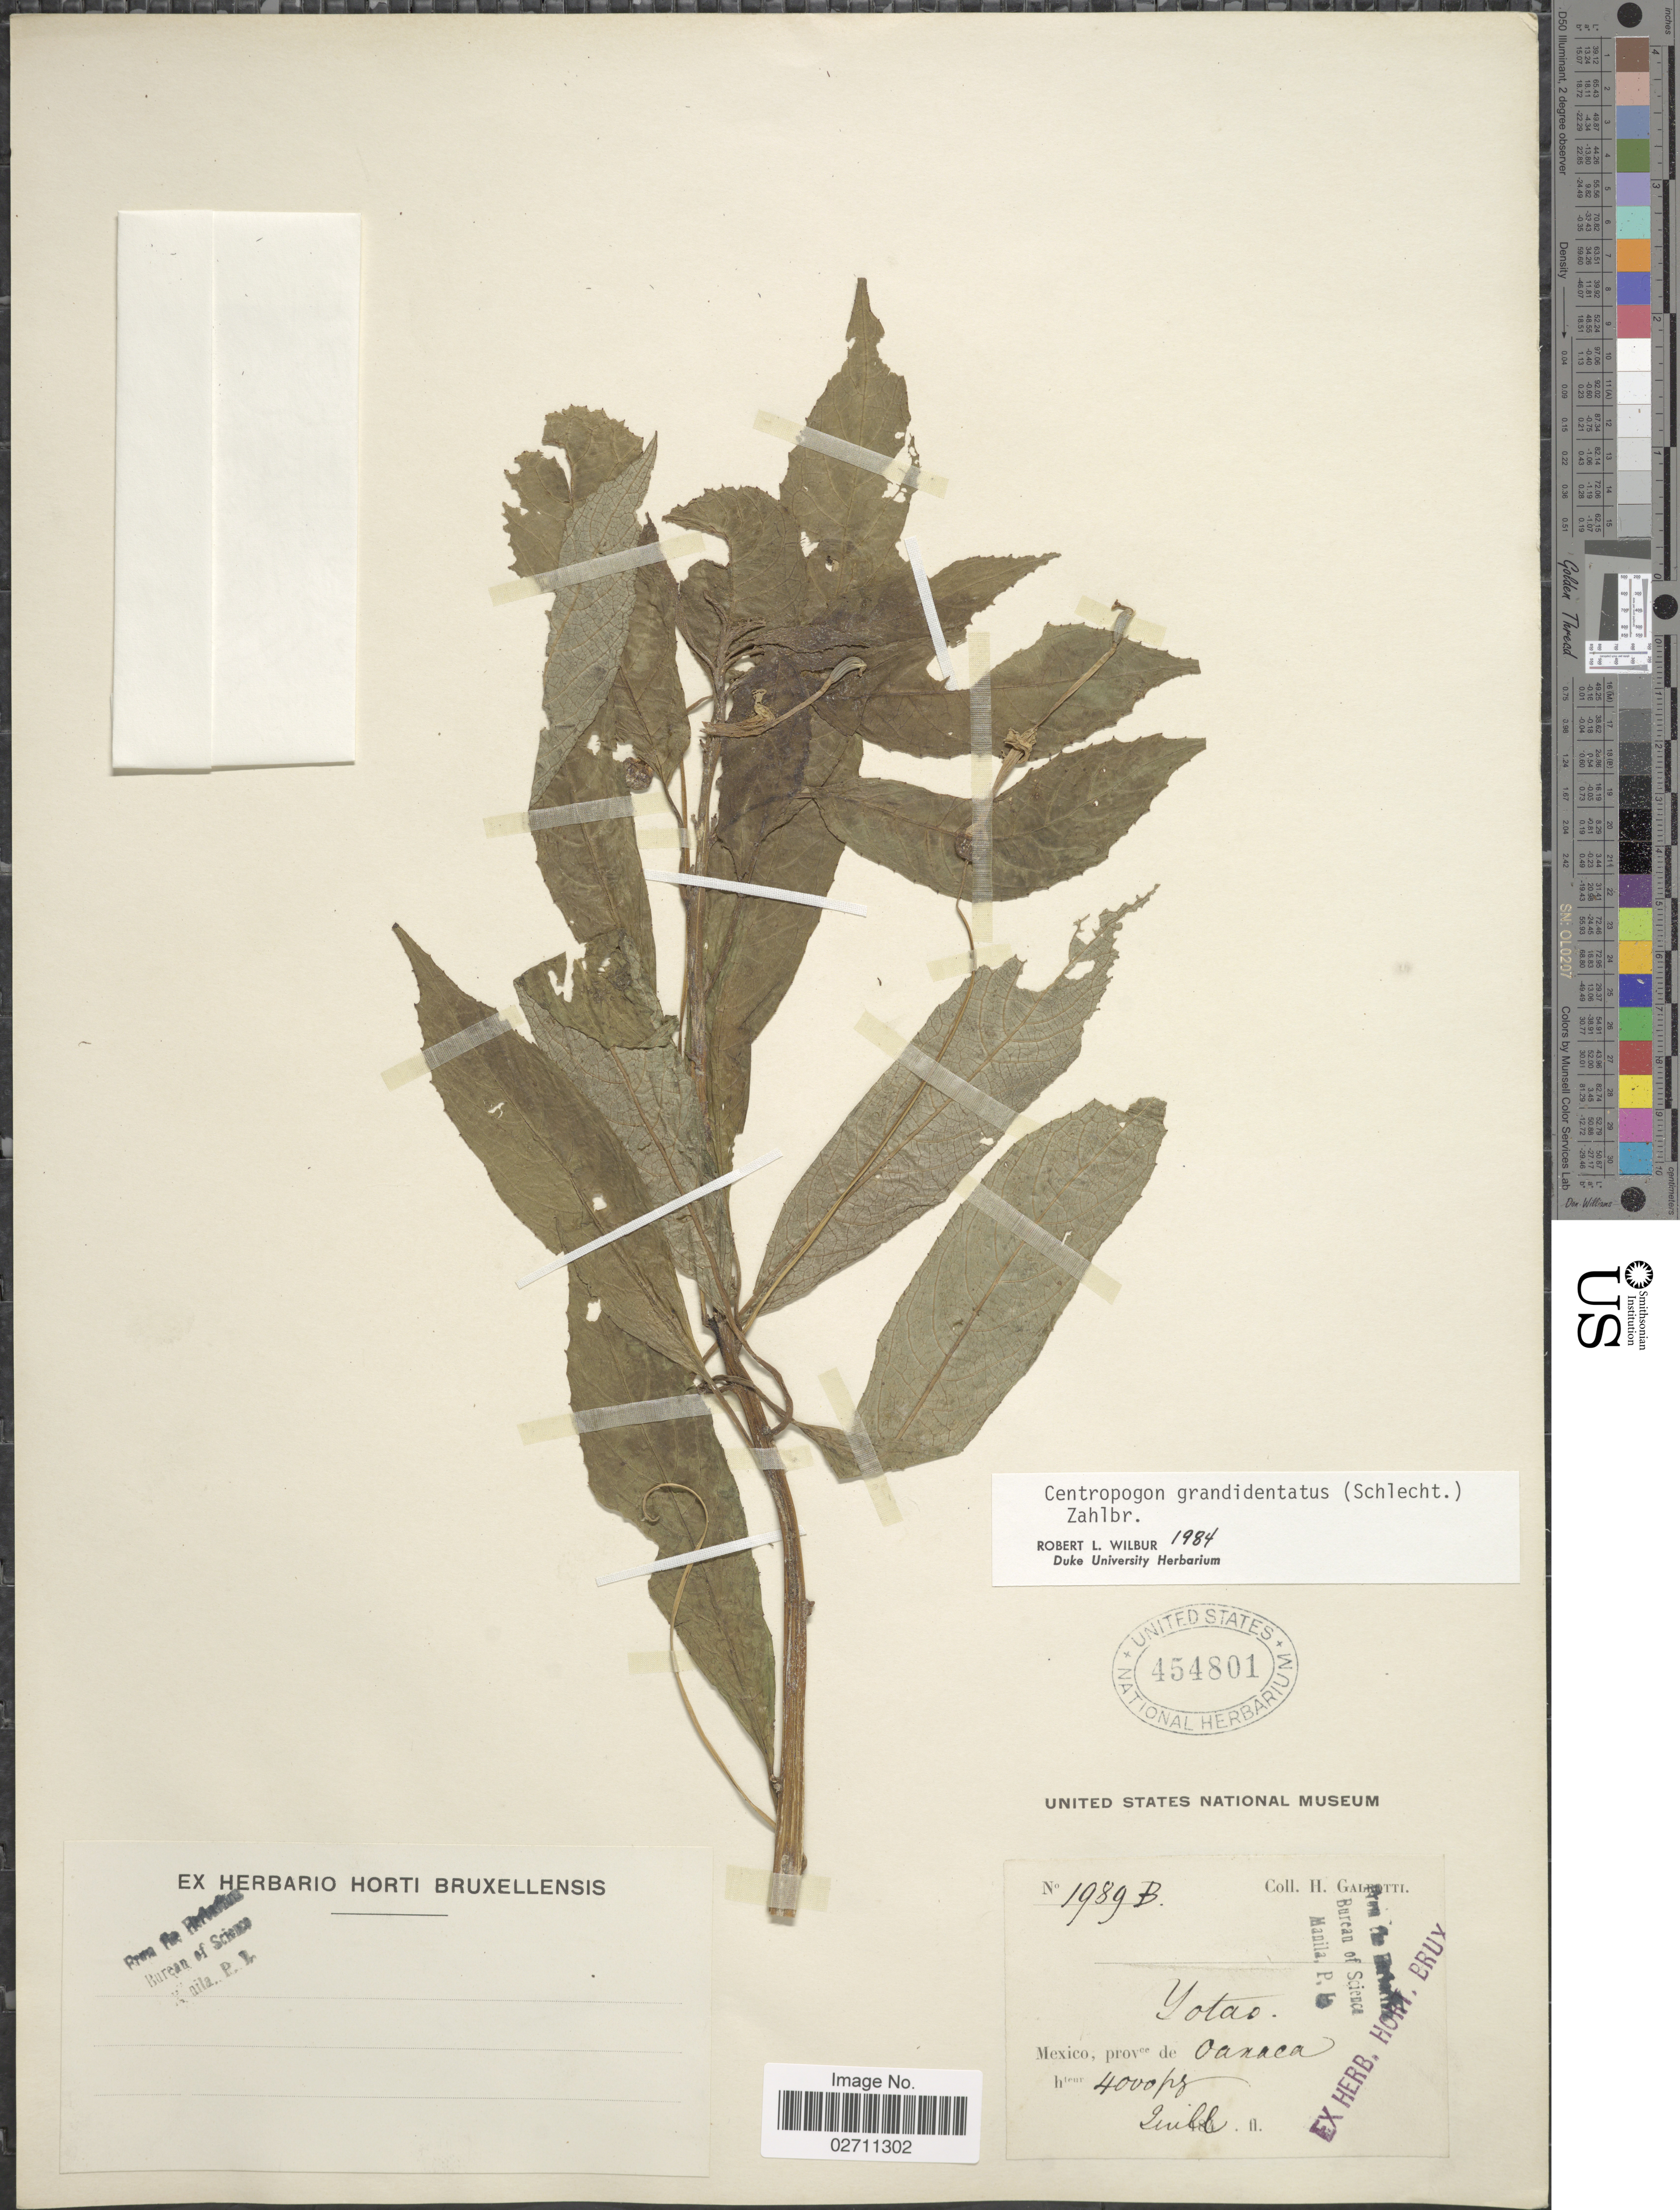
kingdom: Plantae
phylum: Tracheophyta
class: Magnoliopsida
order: Asterales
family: Campanulaceae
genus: Centropogon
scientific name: Centropogon grandidentatus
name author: (Schltdl.) Zahlbr.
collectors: H. G. Galeotti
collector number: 1989B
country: Mexico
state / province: Oaxaca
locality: Yotao.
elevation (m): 1219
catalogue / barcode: US 454801